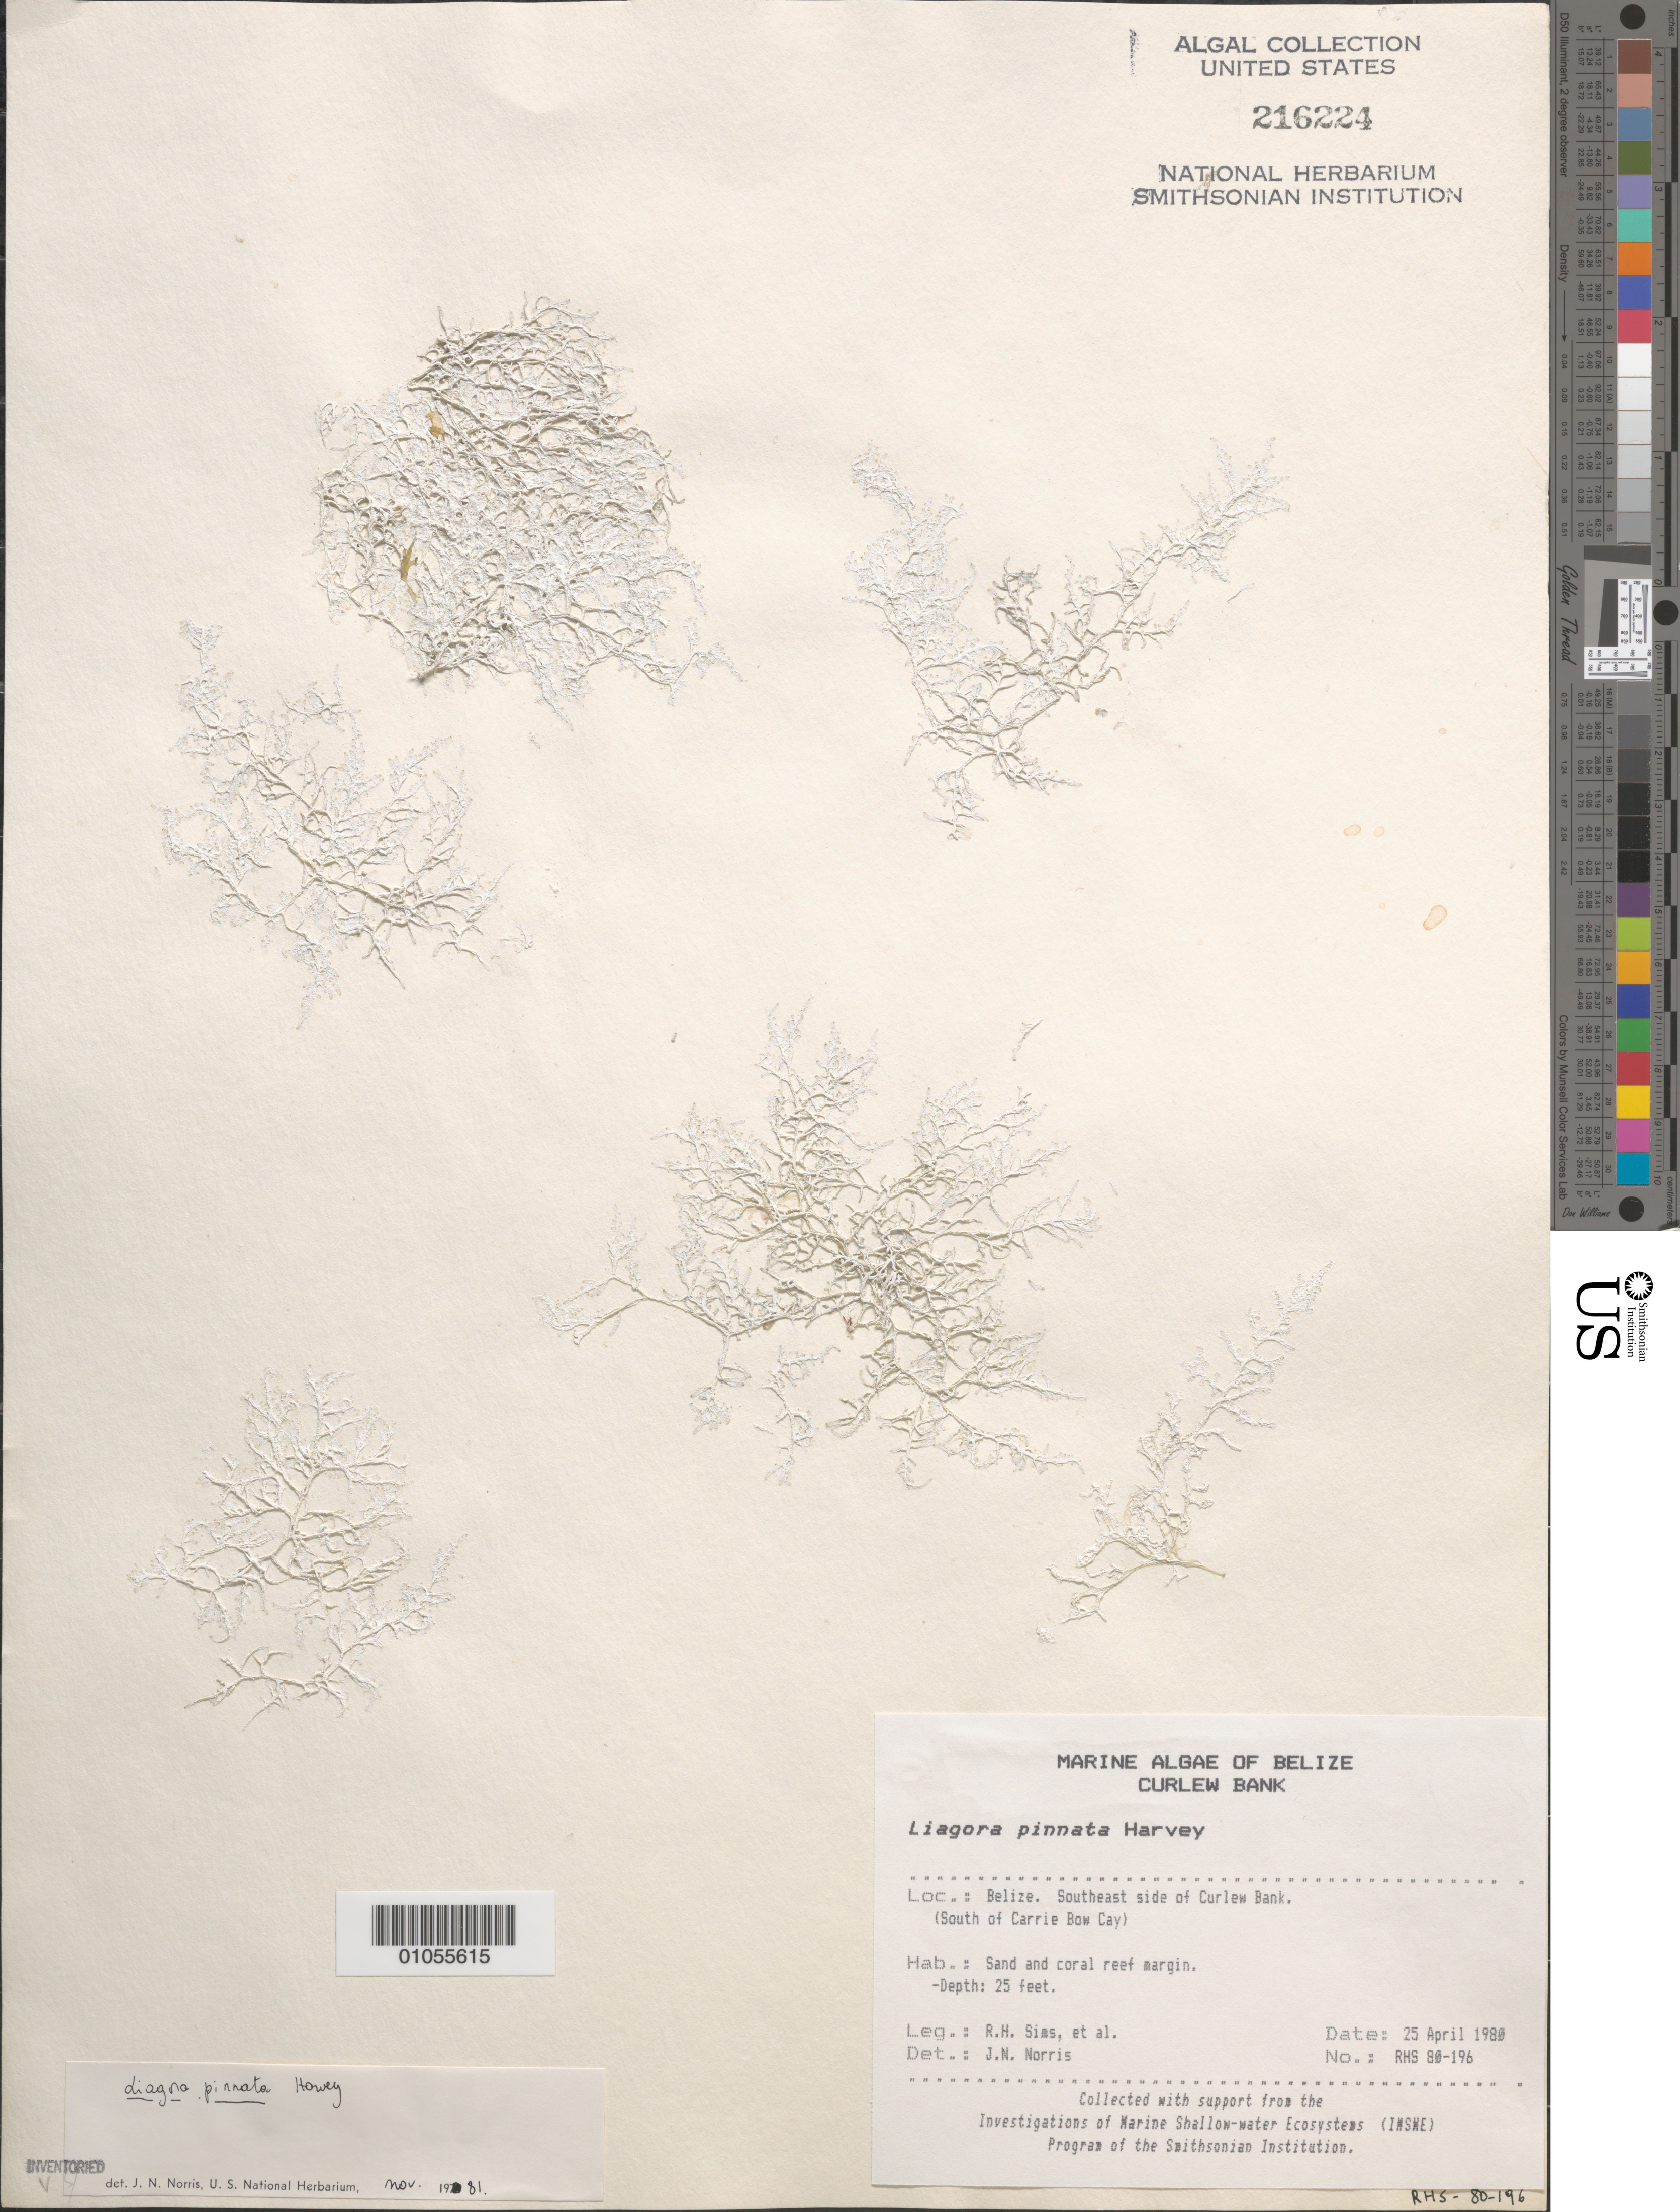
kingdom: Plantae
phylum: Rhodophyta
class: Florideophyceae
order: Nemaliales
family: Liagoraceae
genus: Liagora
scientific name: Liagora pinnata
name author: Harv.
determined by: Norris, James N.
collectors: R. H. Sims & et al.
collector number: RHS 80-196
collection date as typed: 25 Apr 1980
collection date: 1980-04-25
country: Belize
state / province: Stann Creek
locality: Curlew Bank, south of Carrie Bow Cay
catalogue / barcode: US 216224